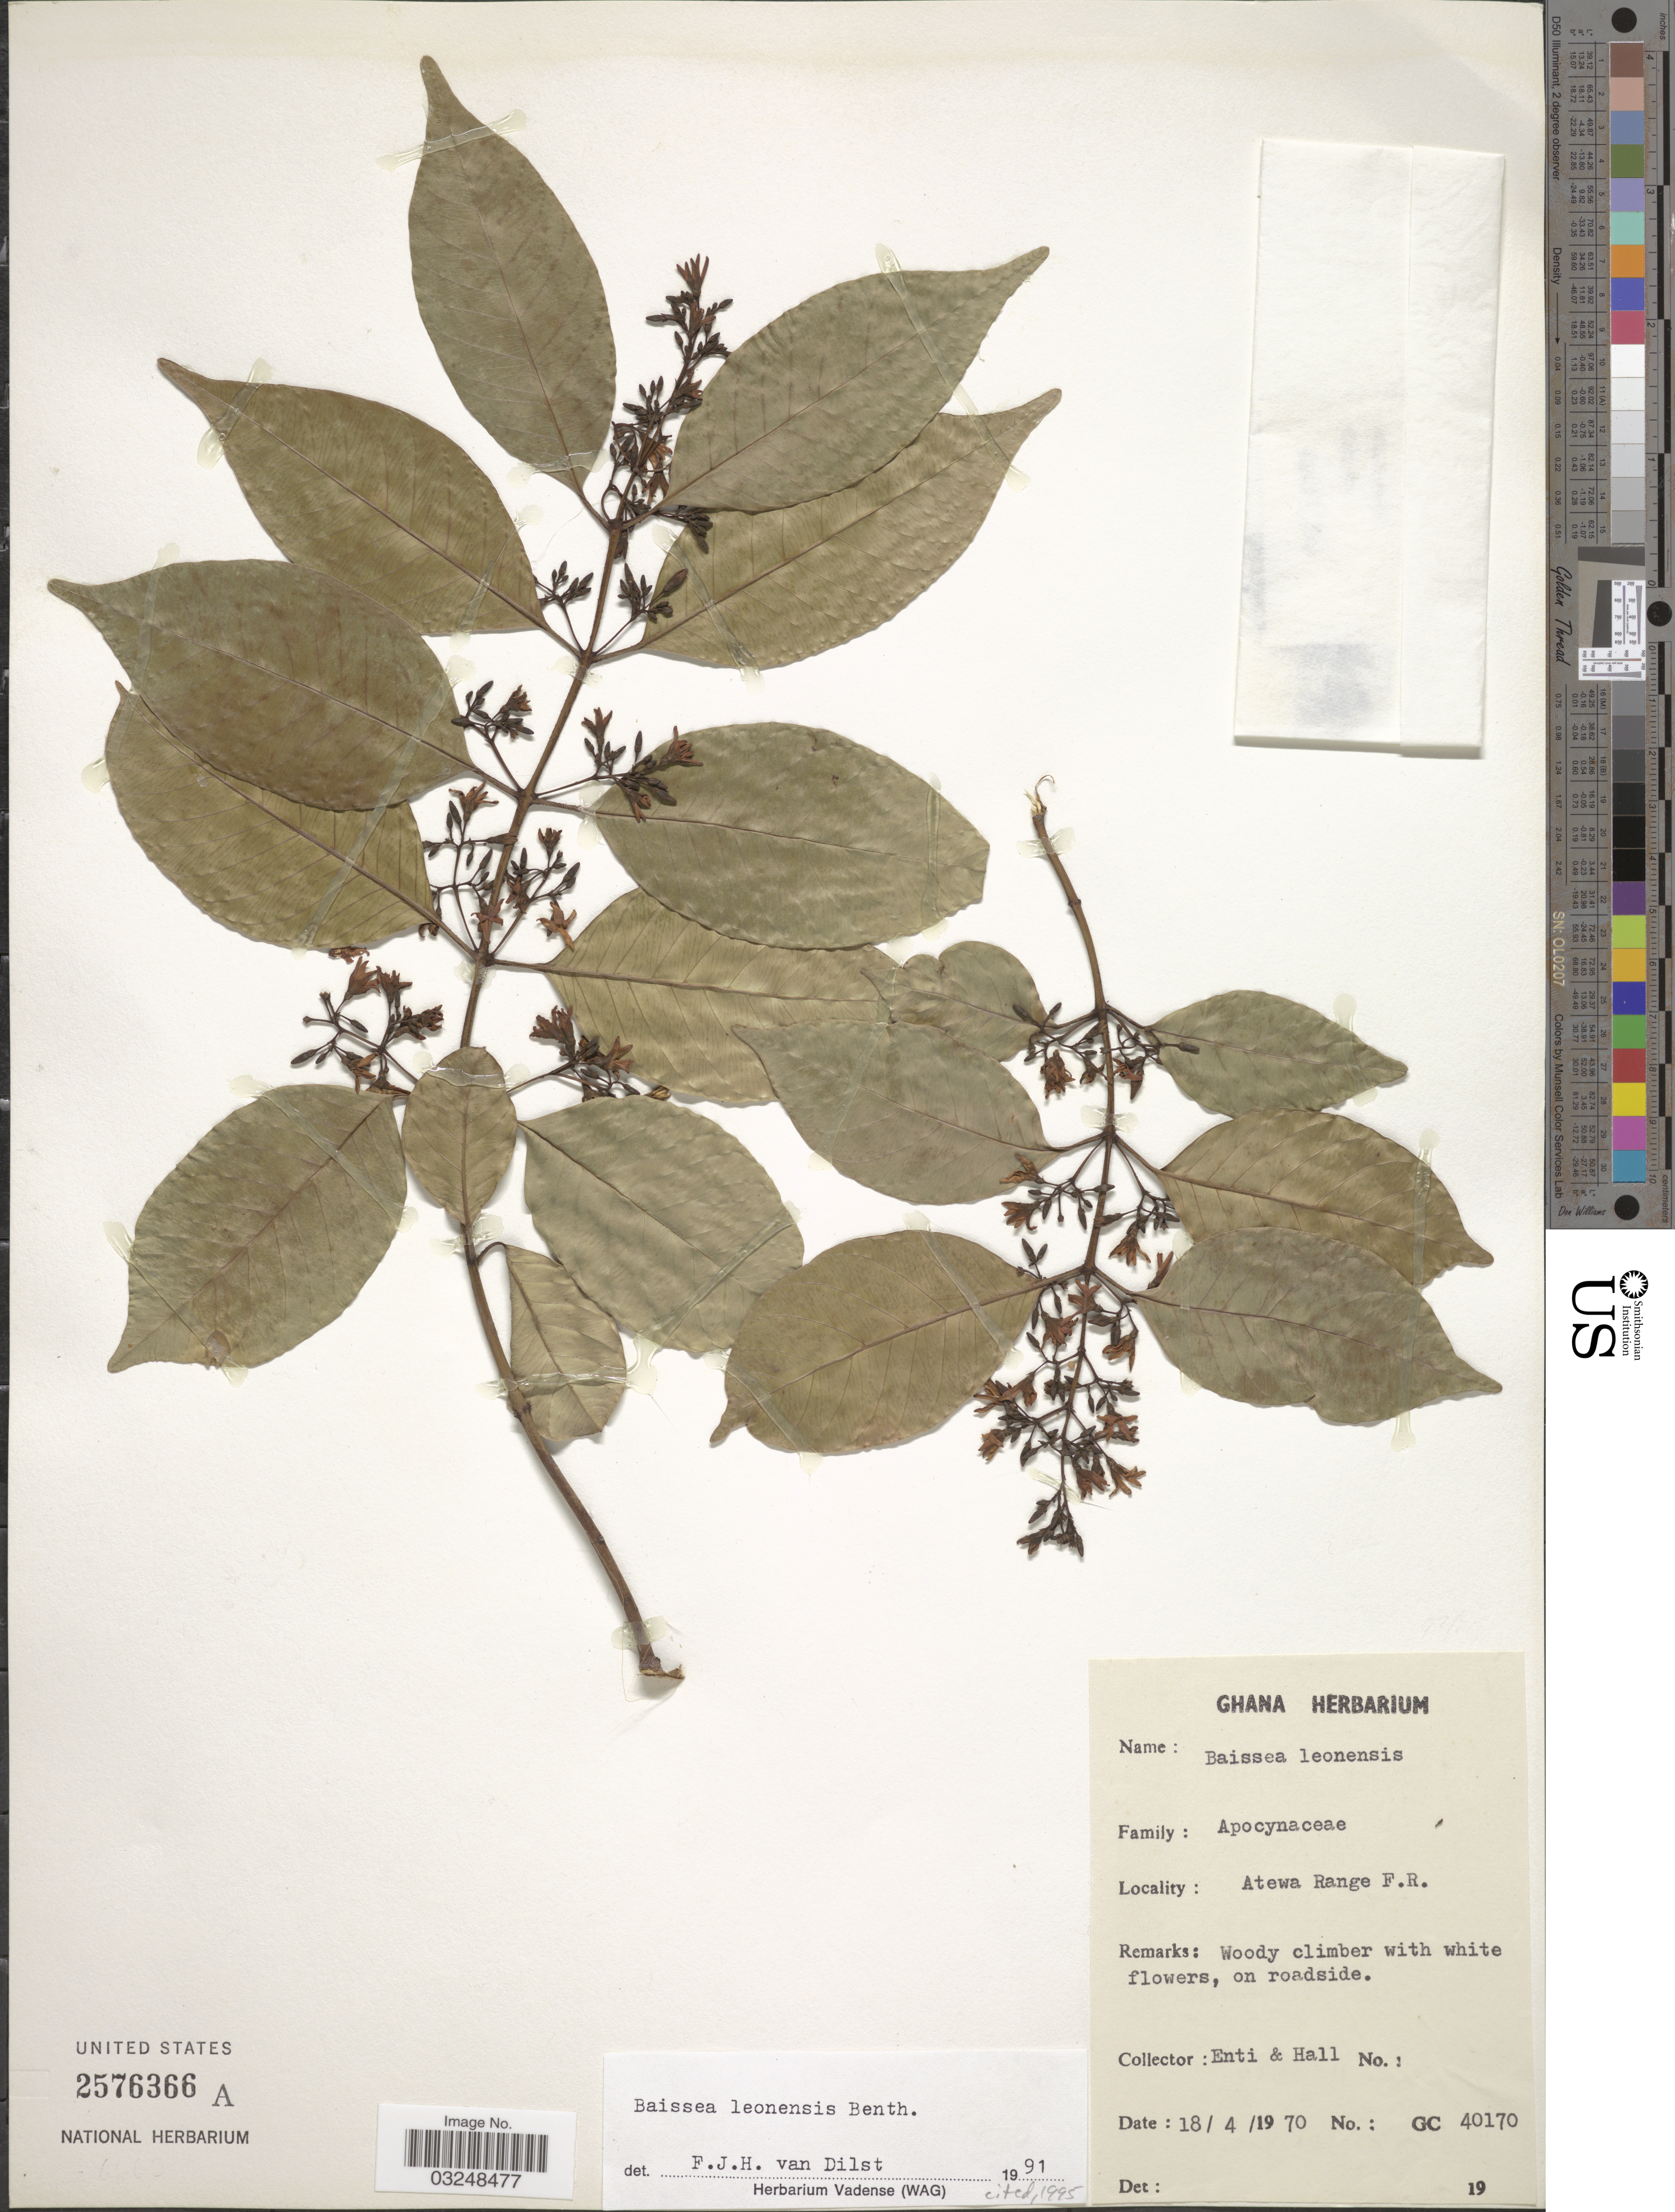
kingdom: Plantae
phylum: Tracheophyta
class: Magnoliopsida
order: Gentianales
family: Apocynaceae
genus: Baissea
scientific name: Baissea leonensis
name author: Benth.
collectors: -. Enti & -- Hall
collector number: GC 40170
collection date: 1970-04-18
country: Ghana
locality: Ghana, Atewa Range F.R.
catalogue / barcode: US 2576366A